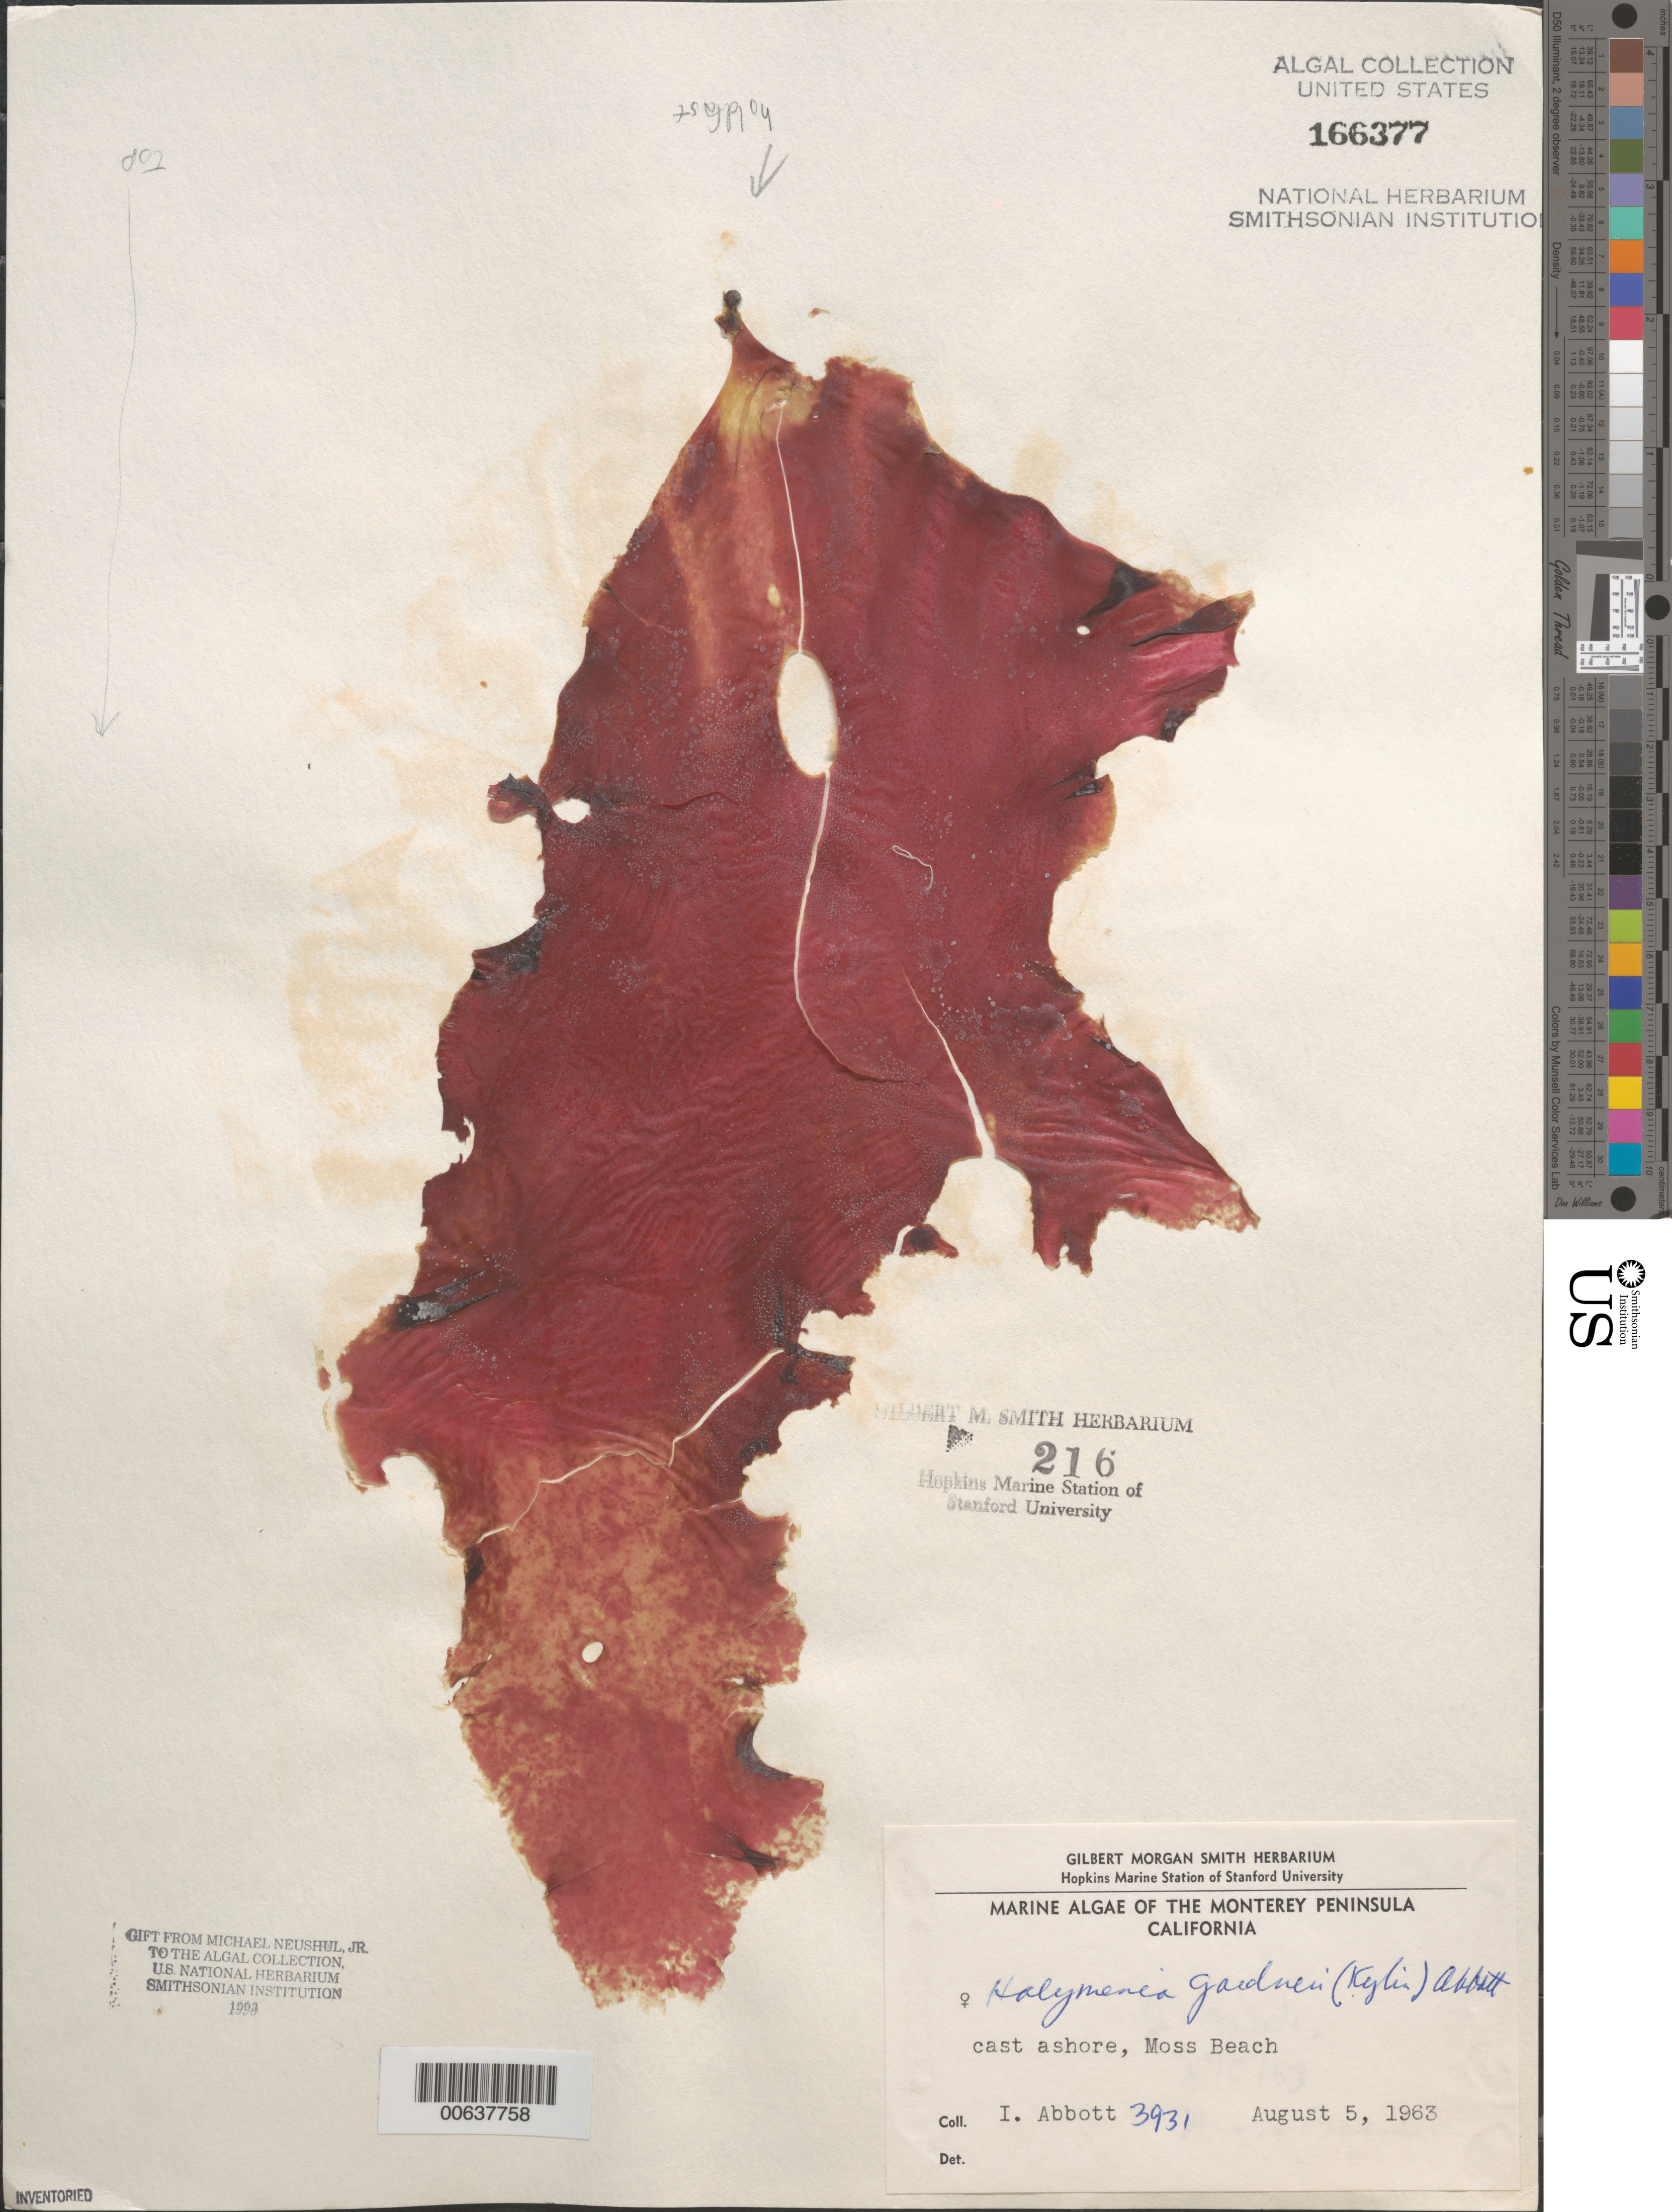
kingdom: Plantae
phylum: Rhodophyta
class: Florideophyceae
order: Halymeniales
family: Halymeniaceae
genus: Halymenia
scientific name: Halymenia gardneri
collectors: I. A. Abbott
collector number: IAA 3931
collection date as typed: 05 Aug 1963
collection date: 1963-08-05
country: United States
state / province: California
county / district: Monterey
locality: Moss Beach, Monterey Peninsula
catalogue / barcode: US 166377